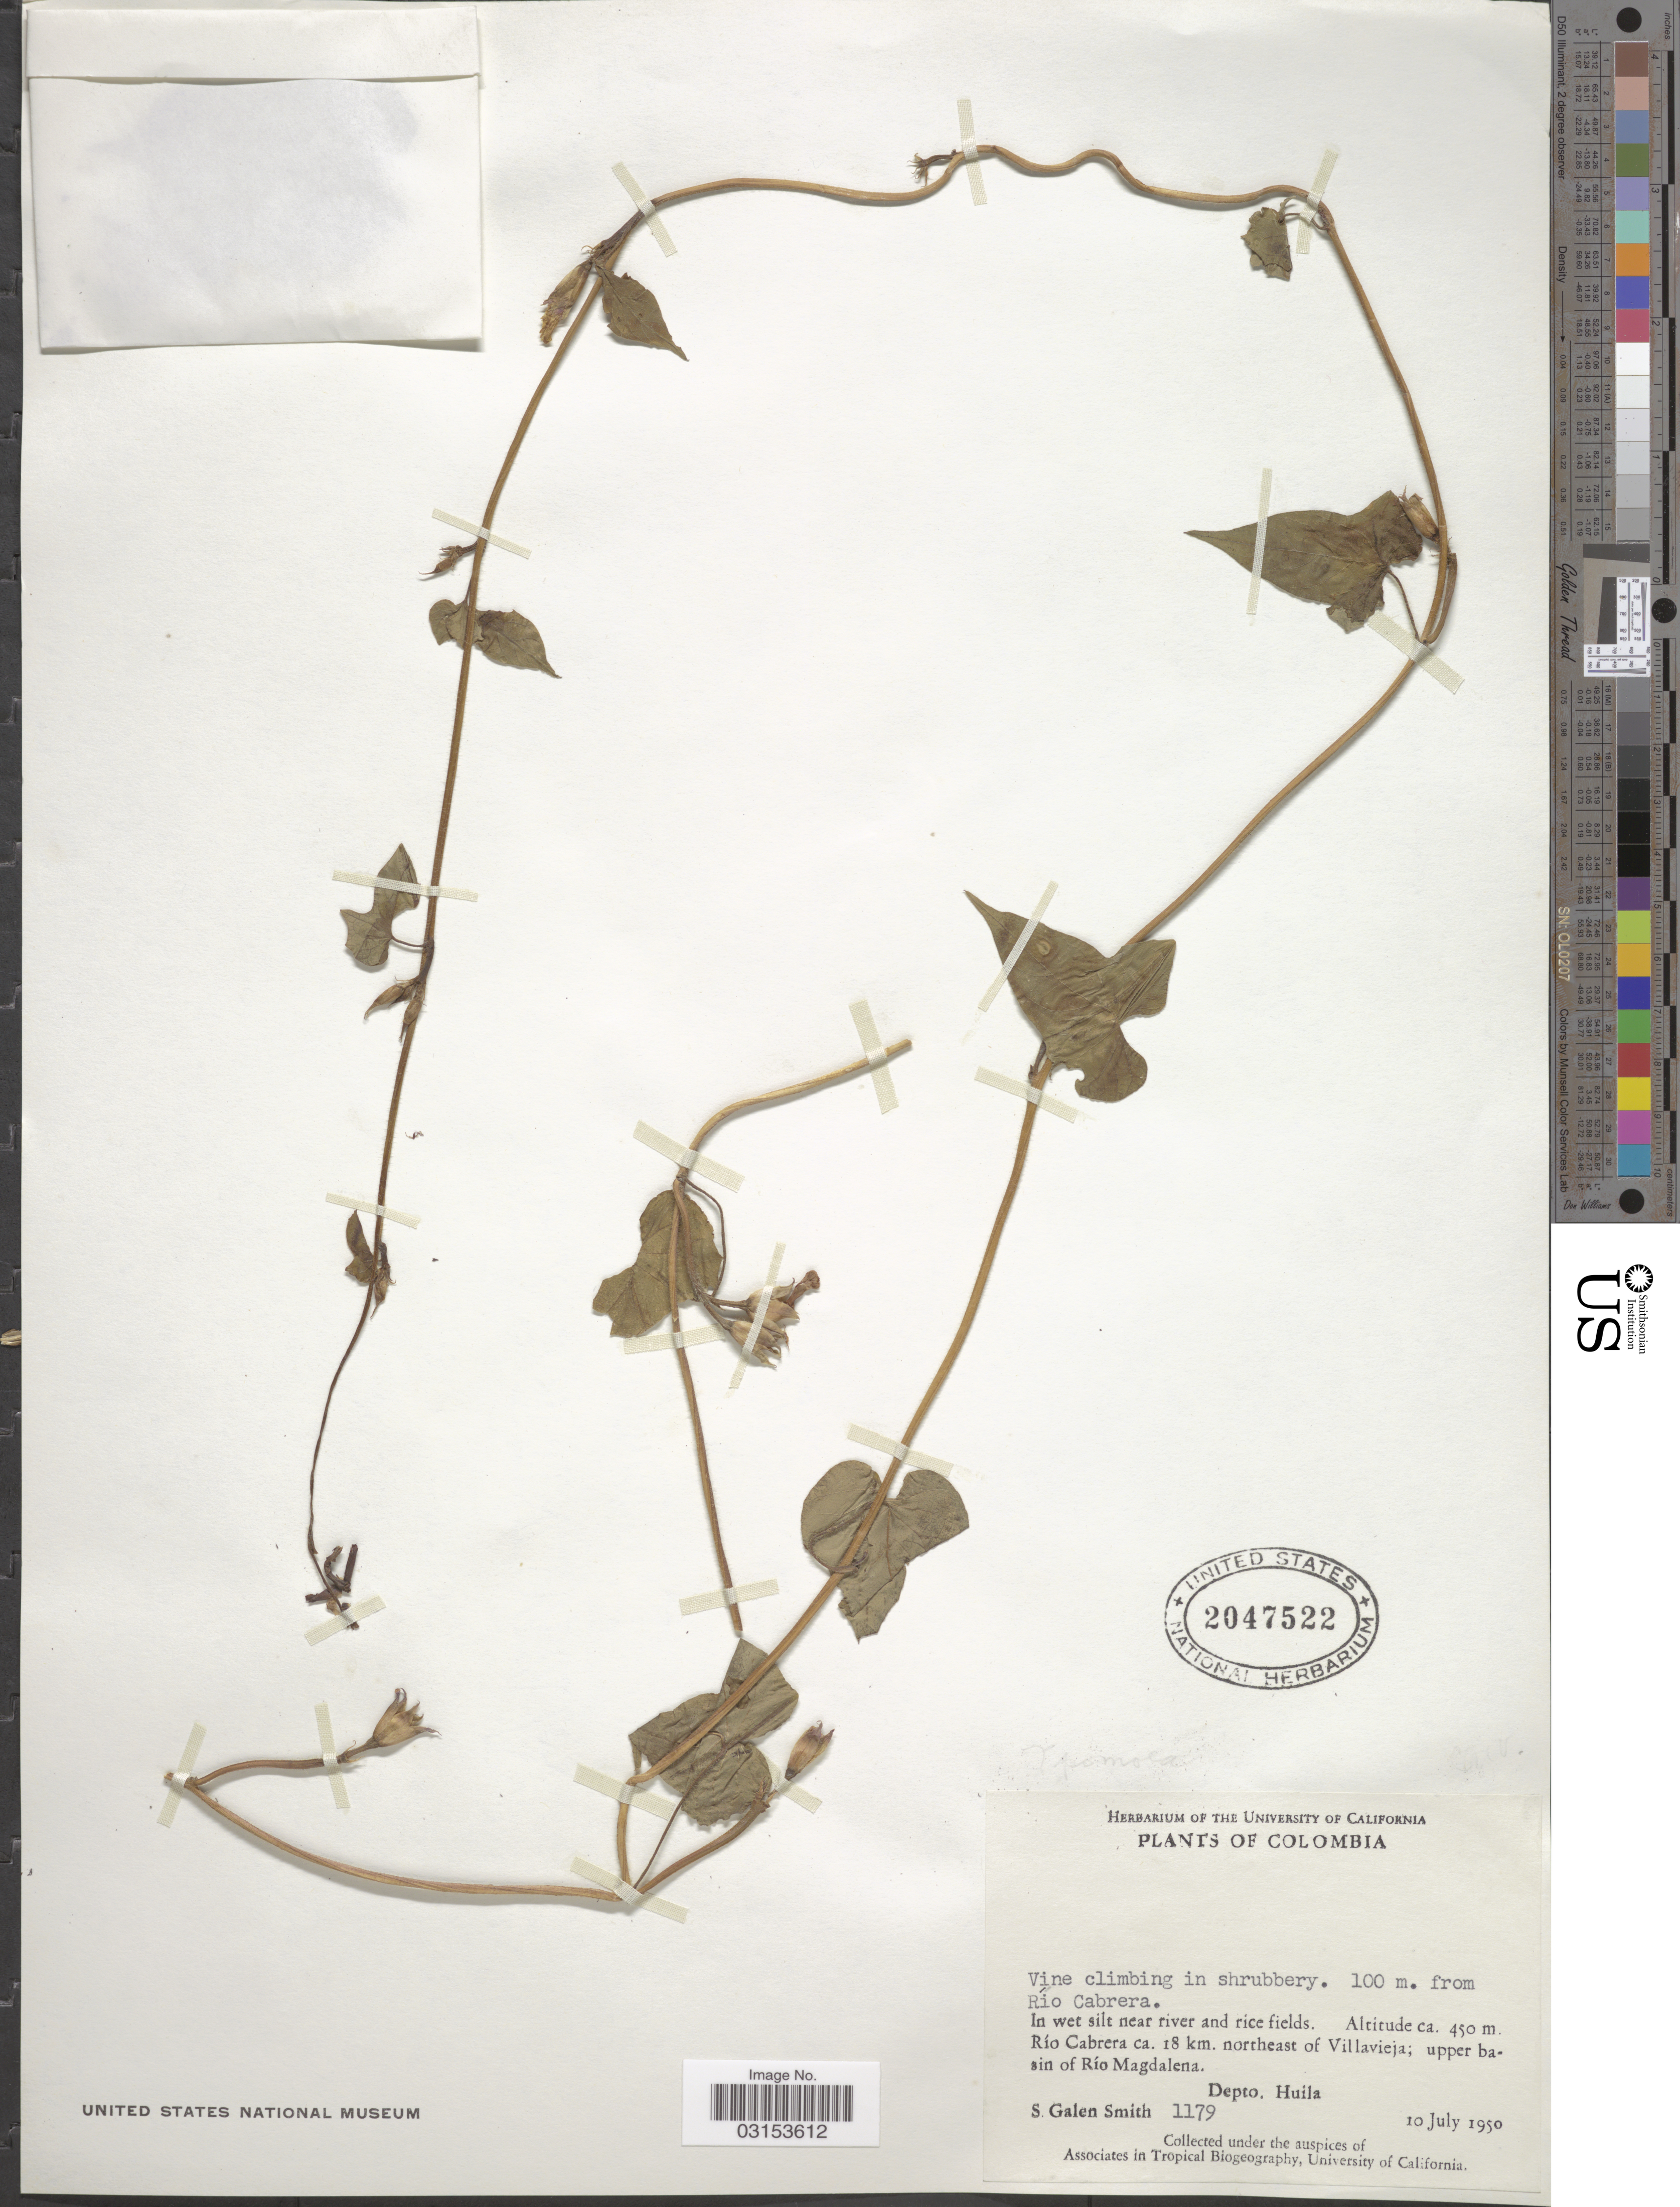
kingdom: Plantae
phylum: Tracheophyta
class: Magnoliopsida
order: Solanales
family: Convolvulaceae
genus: Ipomoea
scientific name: Ipomoea triloba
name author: L.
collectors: S. G. Smith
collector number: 1179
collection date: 1950-07-10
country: Colombia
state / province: Huila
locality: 100 m. from Río Cabrera. In wet silt near river and rice fields. Río Cabrera ca. 18 km. northeast of Villavieja; upper basin of Río Magdalena. Depto. Huila.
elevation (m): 450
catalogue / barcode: US 2047522